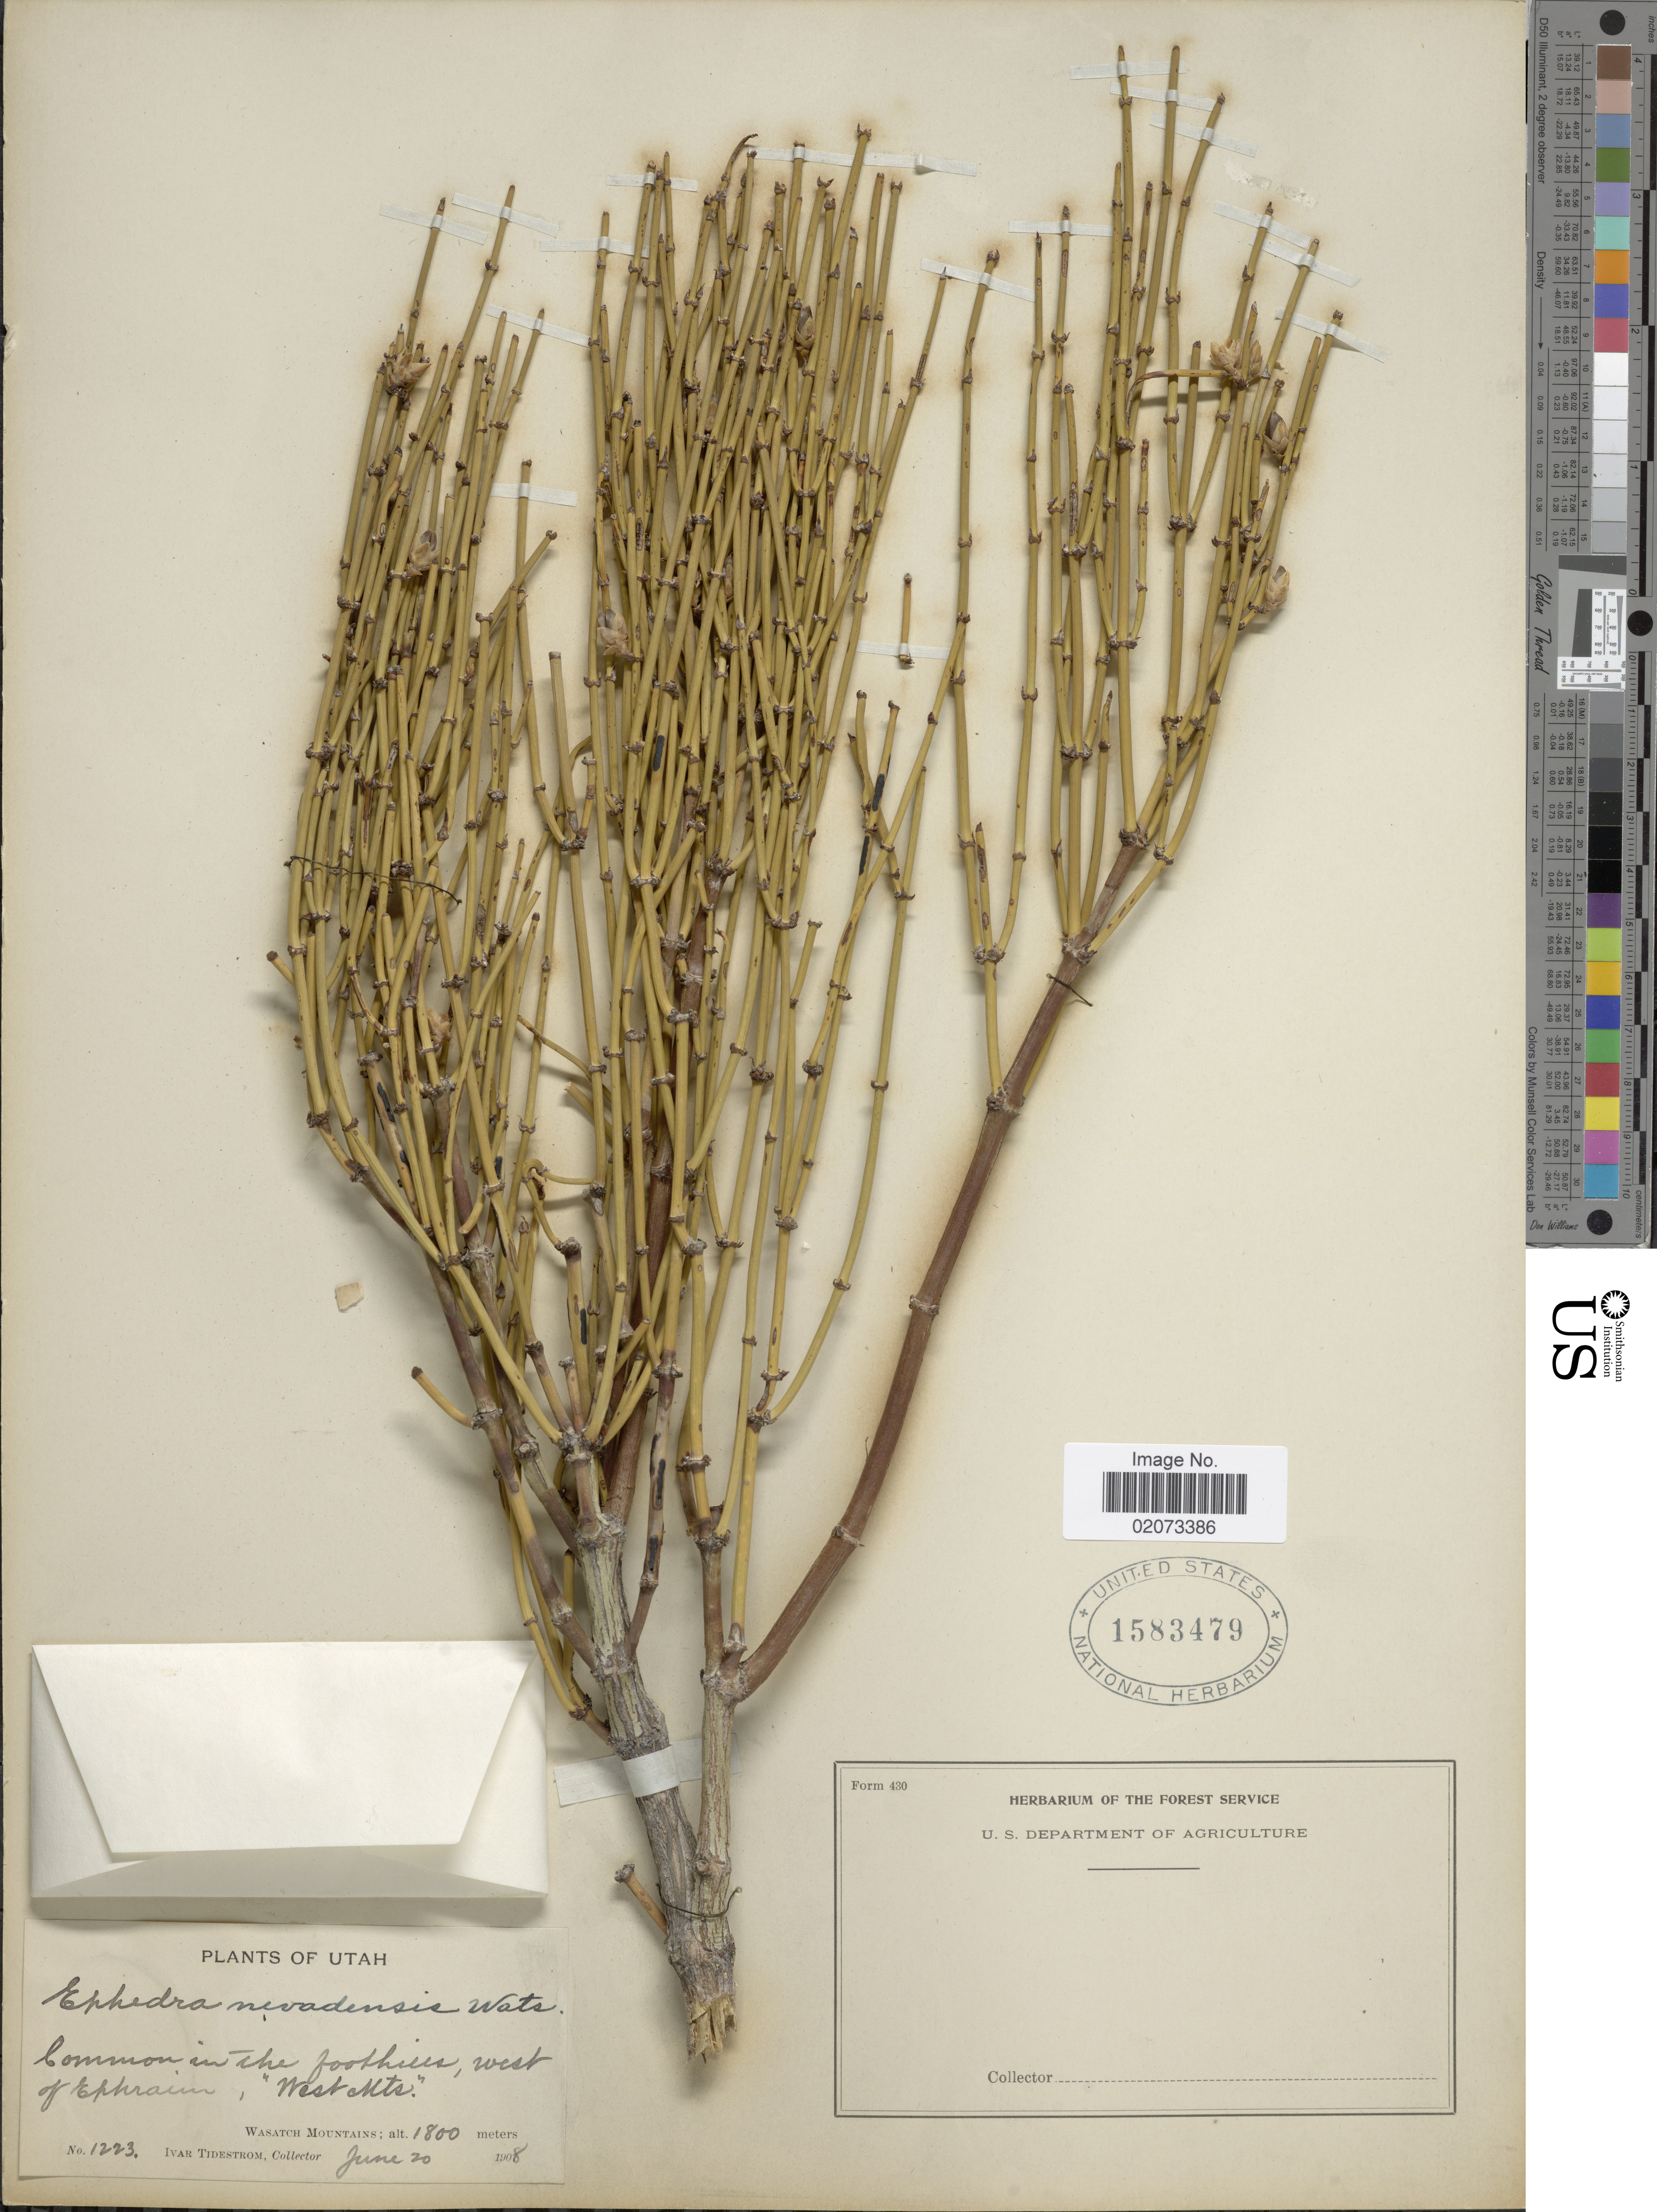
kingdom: Plantae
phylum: Tracheophyta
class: Gnetopsida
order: Ephedrales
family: Ephedraceae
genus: Ephedra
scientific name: Ephedra nevadensis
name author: S. Watson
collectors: I. F. Tidestrom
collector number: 1223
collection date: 1908-06-20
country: United States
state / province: Utah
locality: Utah, In the foothills, west of Ephrain, West Mts.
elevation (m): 1800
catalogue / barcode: US 1583479